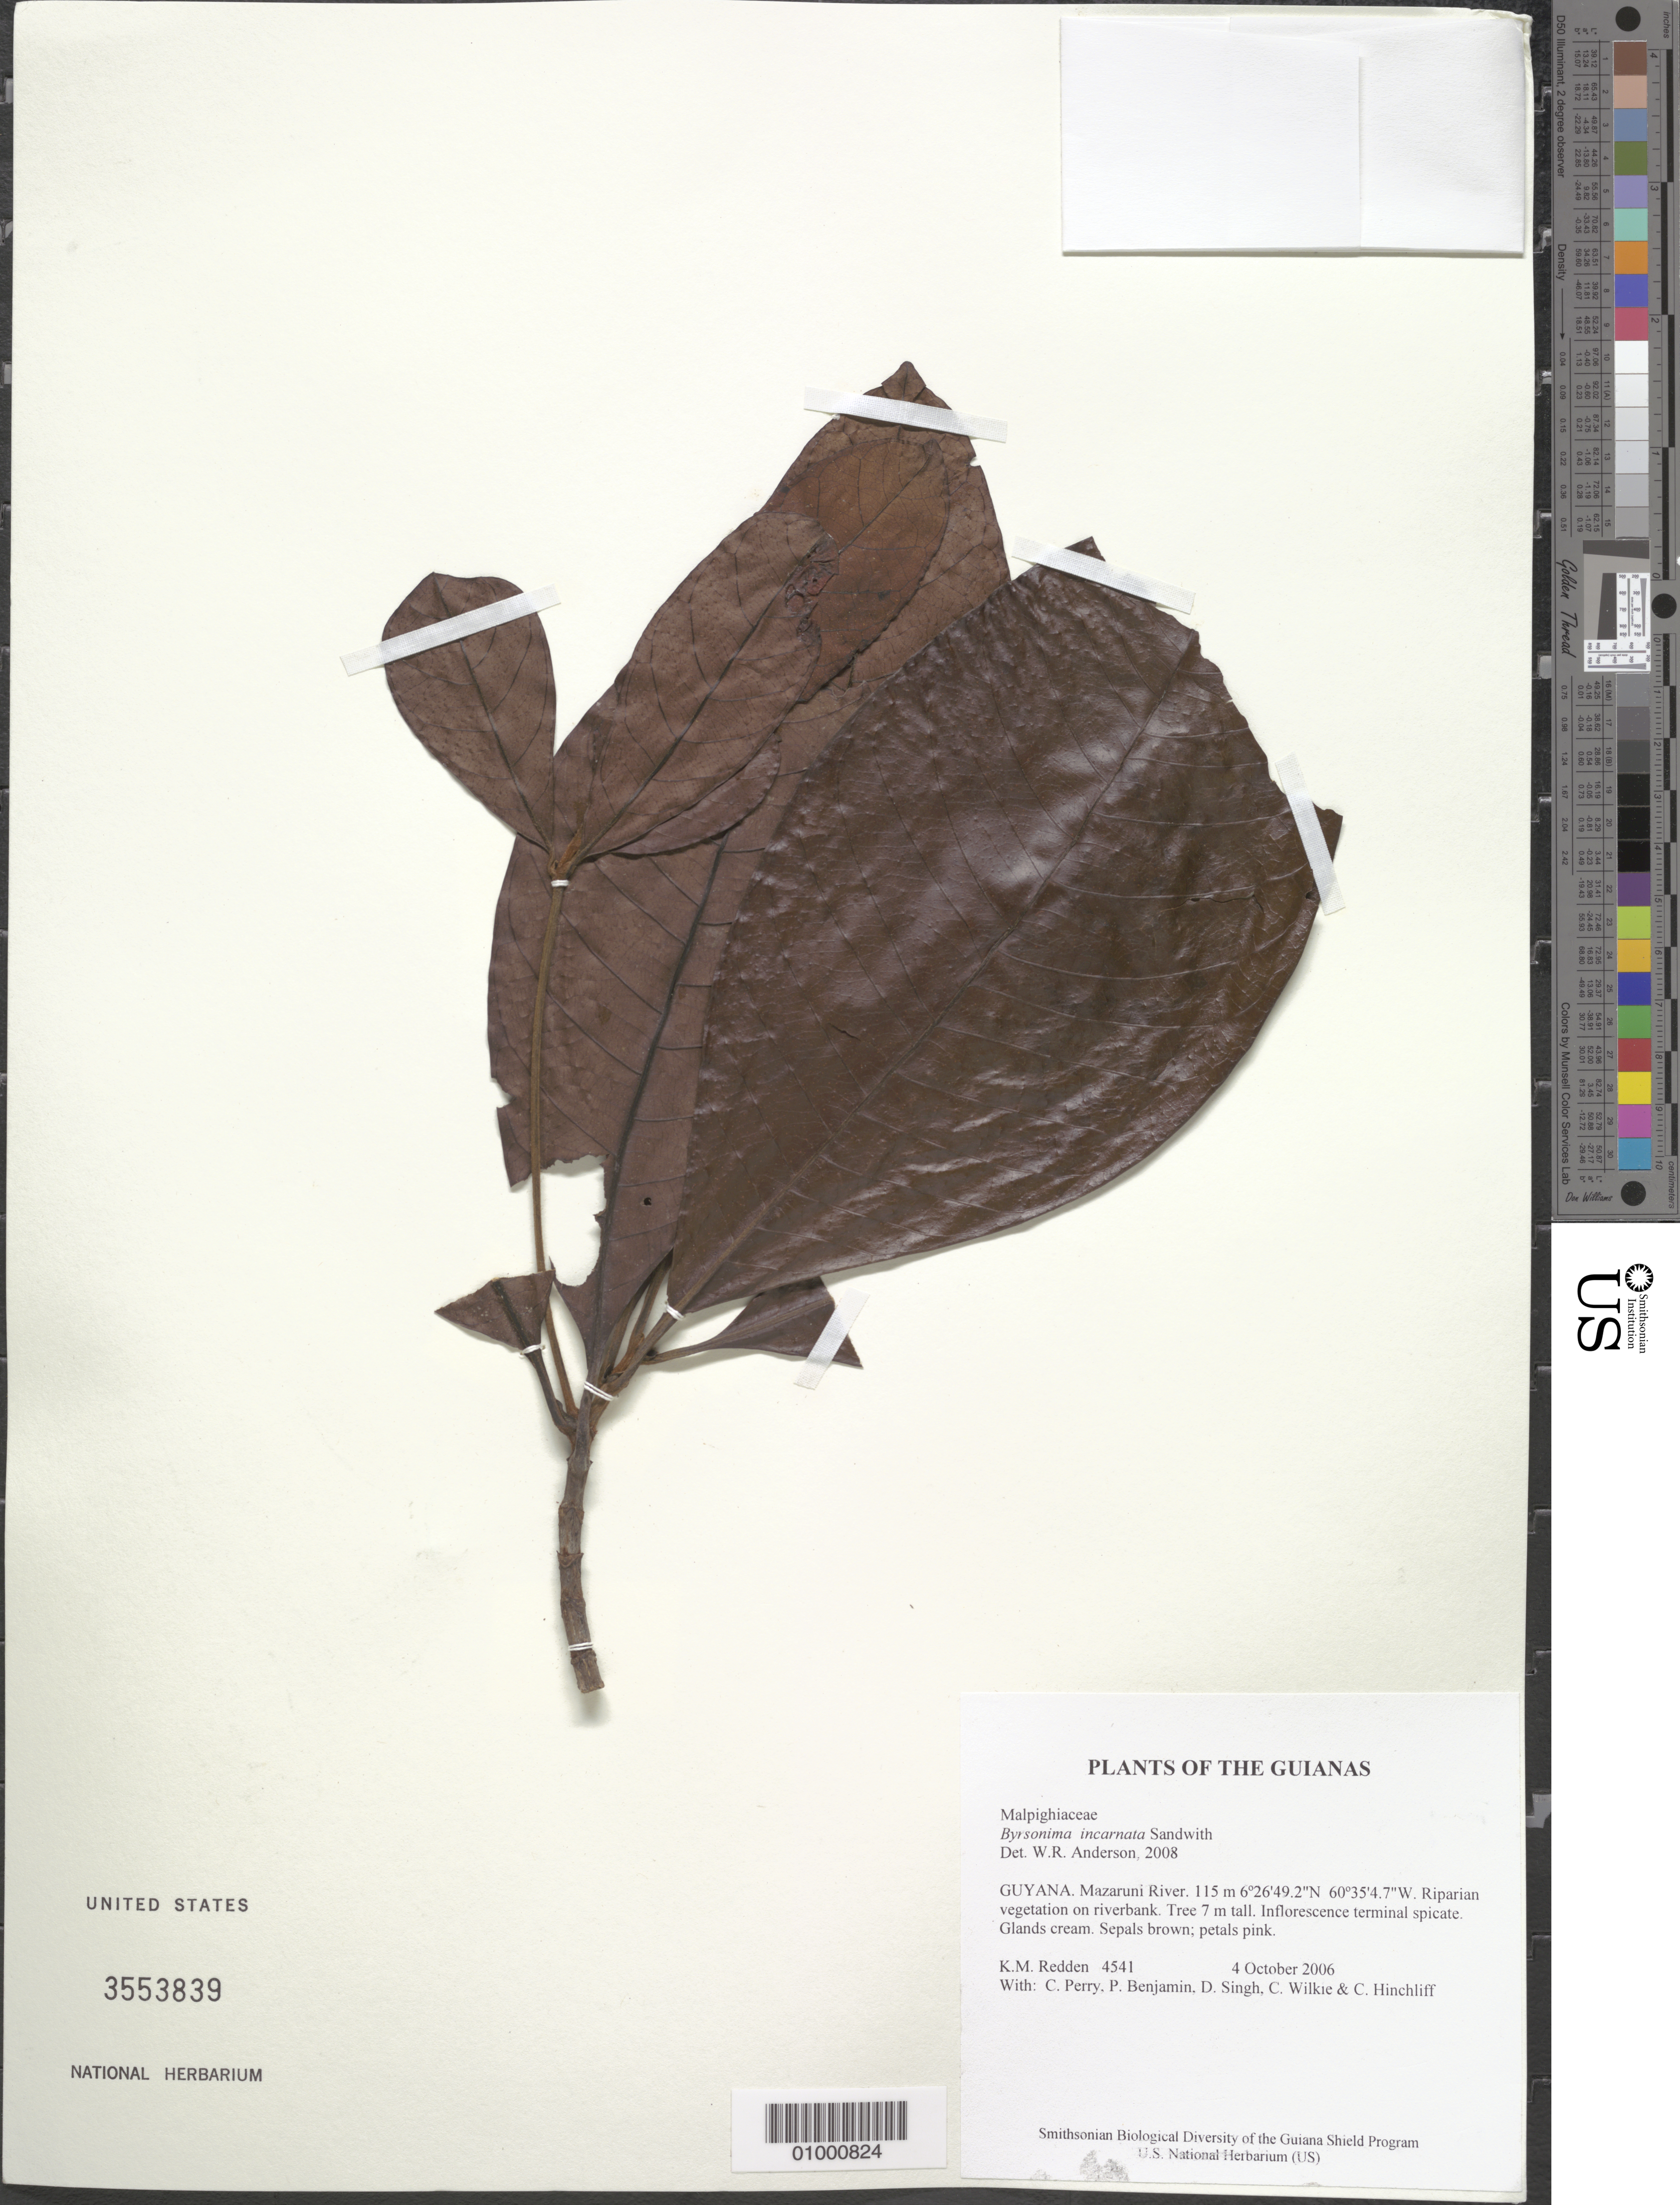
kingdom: Plantae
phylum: Tracheophyta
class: Magnoliopsida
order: Malpighiales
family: Malpighiaceae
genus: Byrsonima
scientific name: Byrsonima incarnata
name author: Sandwith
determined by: Anderson, W. R., (MICH), University of Michigan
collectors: K. M. Redden, C. Perry, P. Benjamin, D. Singh, C. Wilkie & C. E. Hinchliff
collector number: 4541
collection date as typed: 4 October 2006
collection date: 2006-10-04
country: Guyana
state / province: Cuyuni-Mazaruni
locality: Mazaruni River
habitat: Riparian vegetation on riverbank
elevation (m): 115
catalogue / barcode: US 3553839